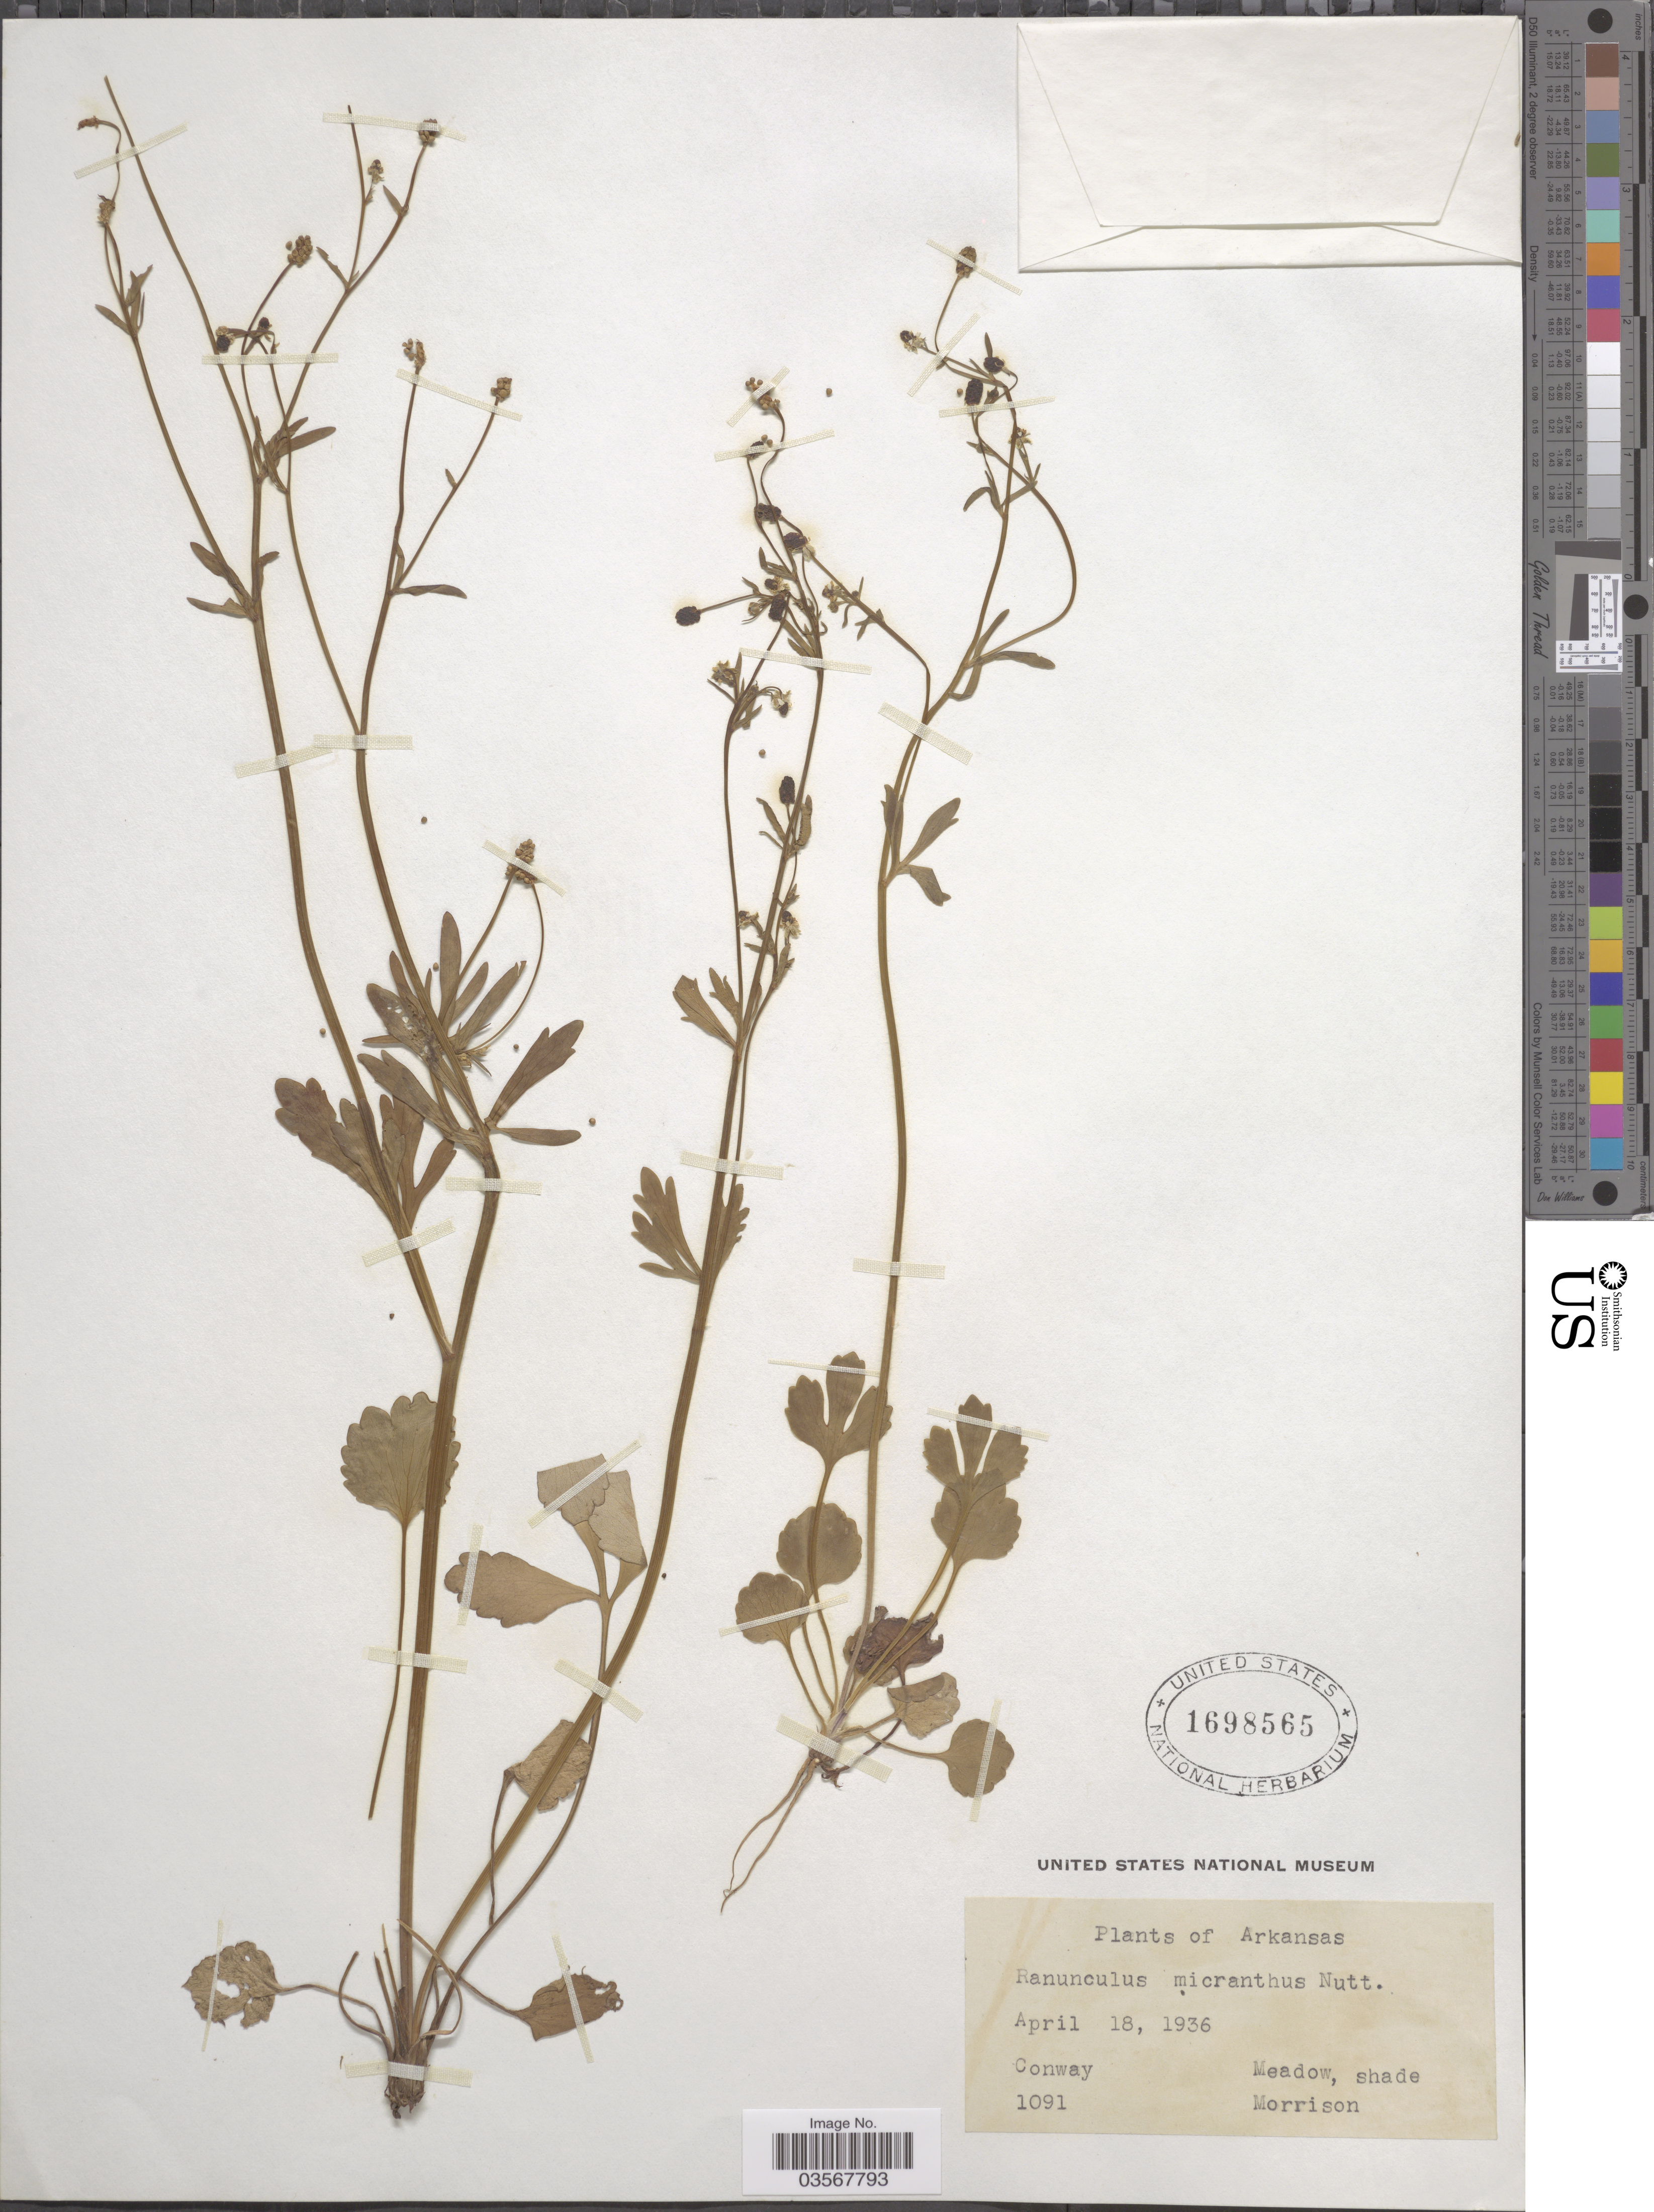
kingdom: Plantae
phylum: Tracheophyta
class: Magnoliopsida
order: Ranunculales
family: Ranunculaceae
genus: Ranunculus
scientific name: Ranunculus micranthus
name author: Nutt.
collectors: Morrison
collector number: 1091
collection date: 1936-04-18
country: United States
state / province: Arkansas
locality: Conway.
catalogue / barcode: US 1698565